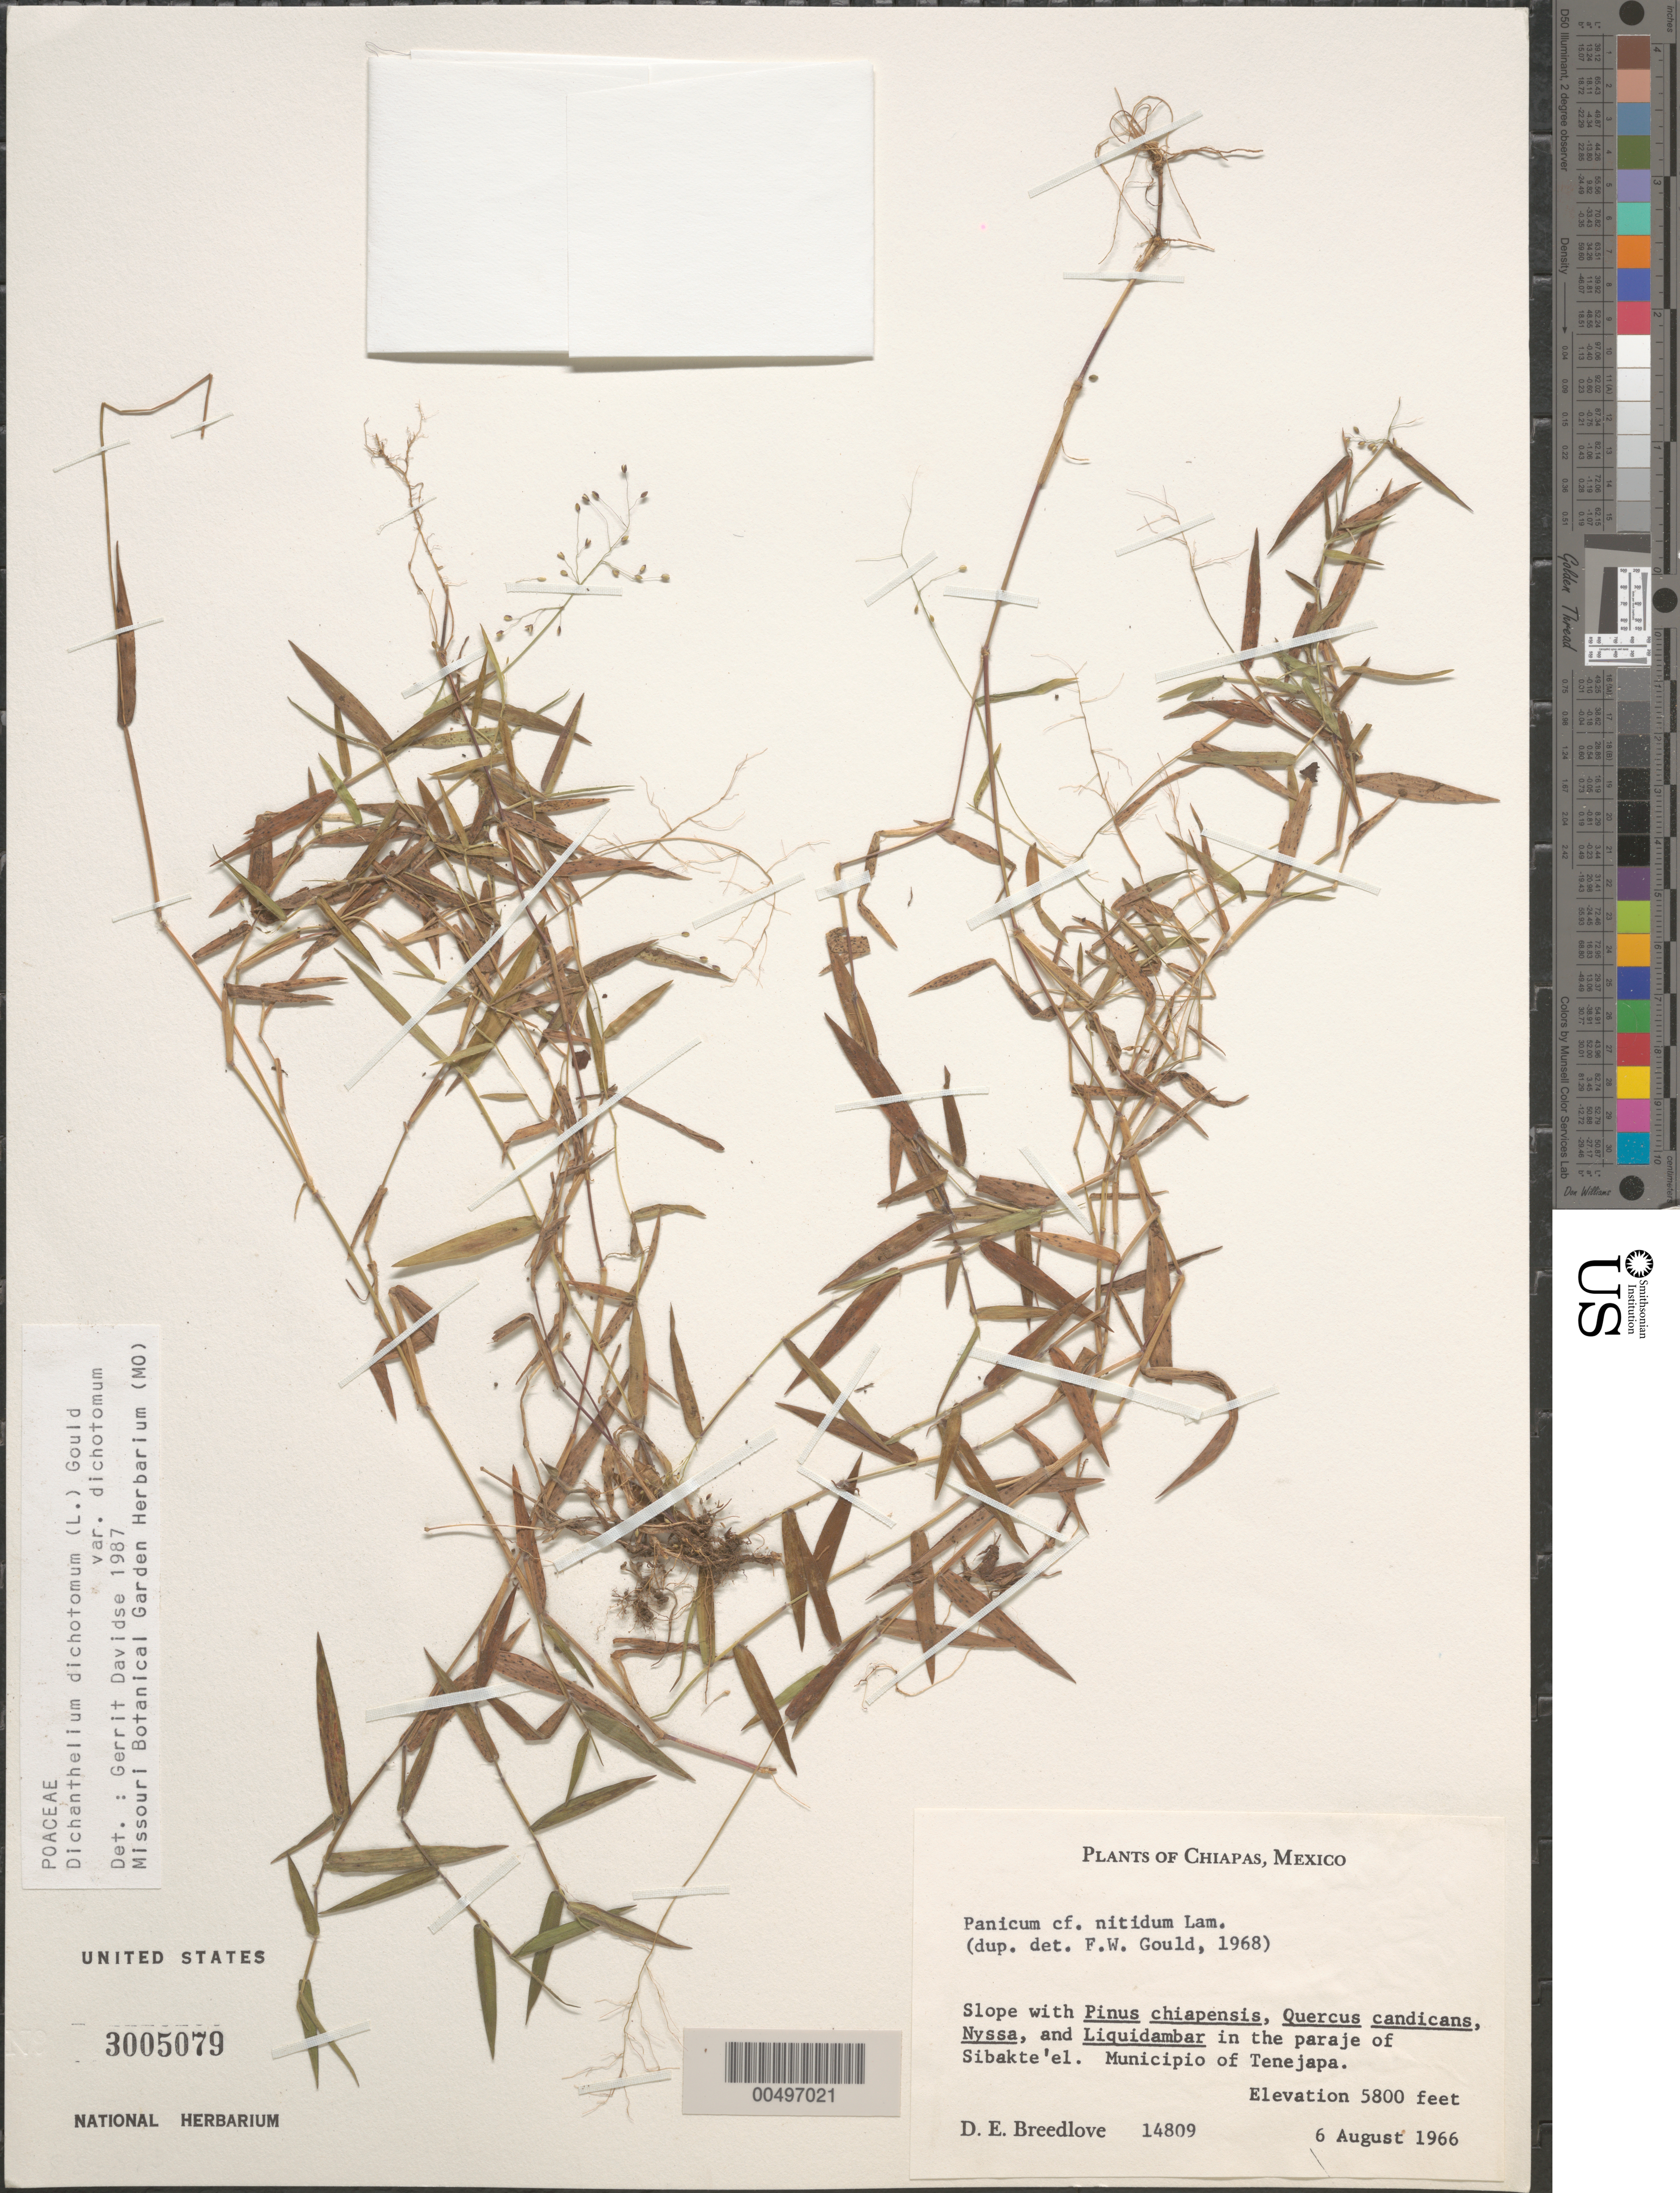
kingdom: Plantae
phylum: Tracheophyta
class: Liliopsida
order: Poales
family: Poaceae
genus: Dichanthelium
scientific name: Dichanthelium dichotomum var. dichotomum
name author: (L.) Gould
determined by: Davidse, Gerrit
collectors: D. E. Breedlove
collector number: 14809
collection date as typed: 6 Aug 1966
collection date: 1966-08-06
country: Mexico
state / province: Chiapas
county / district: Tenejapa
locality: In the paraje of Sibakte'el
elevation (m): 1768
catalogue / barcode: US 3005079